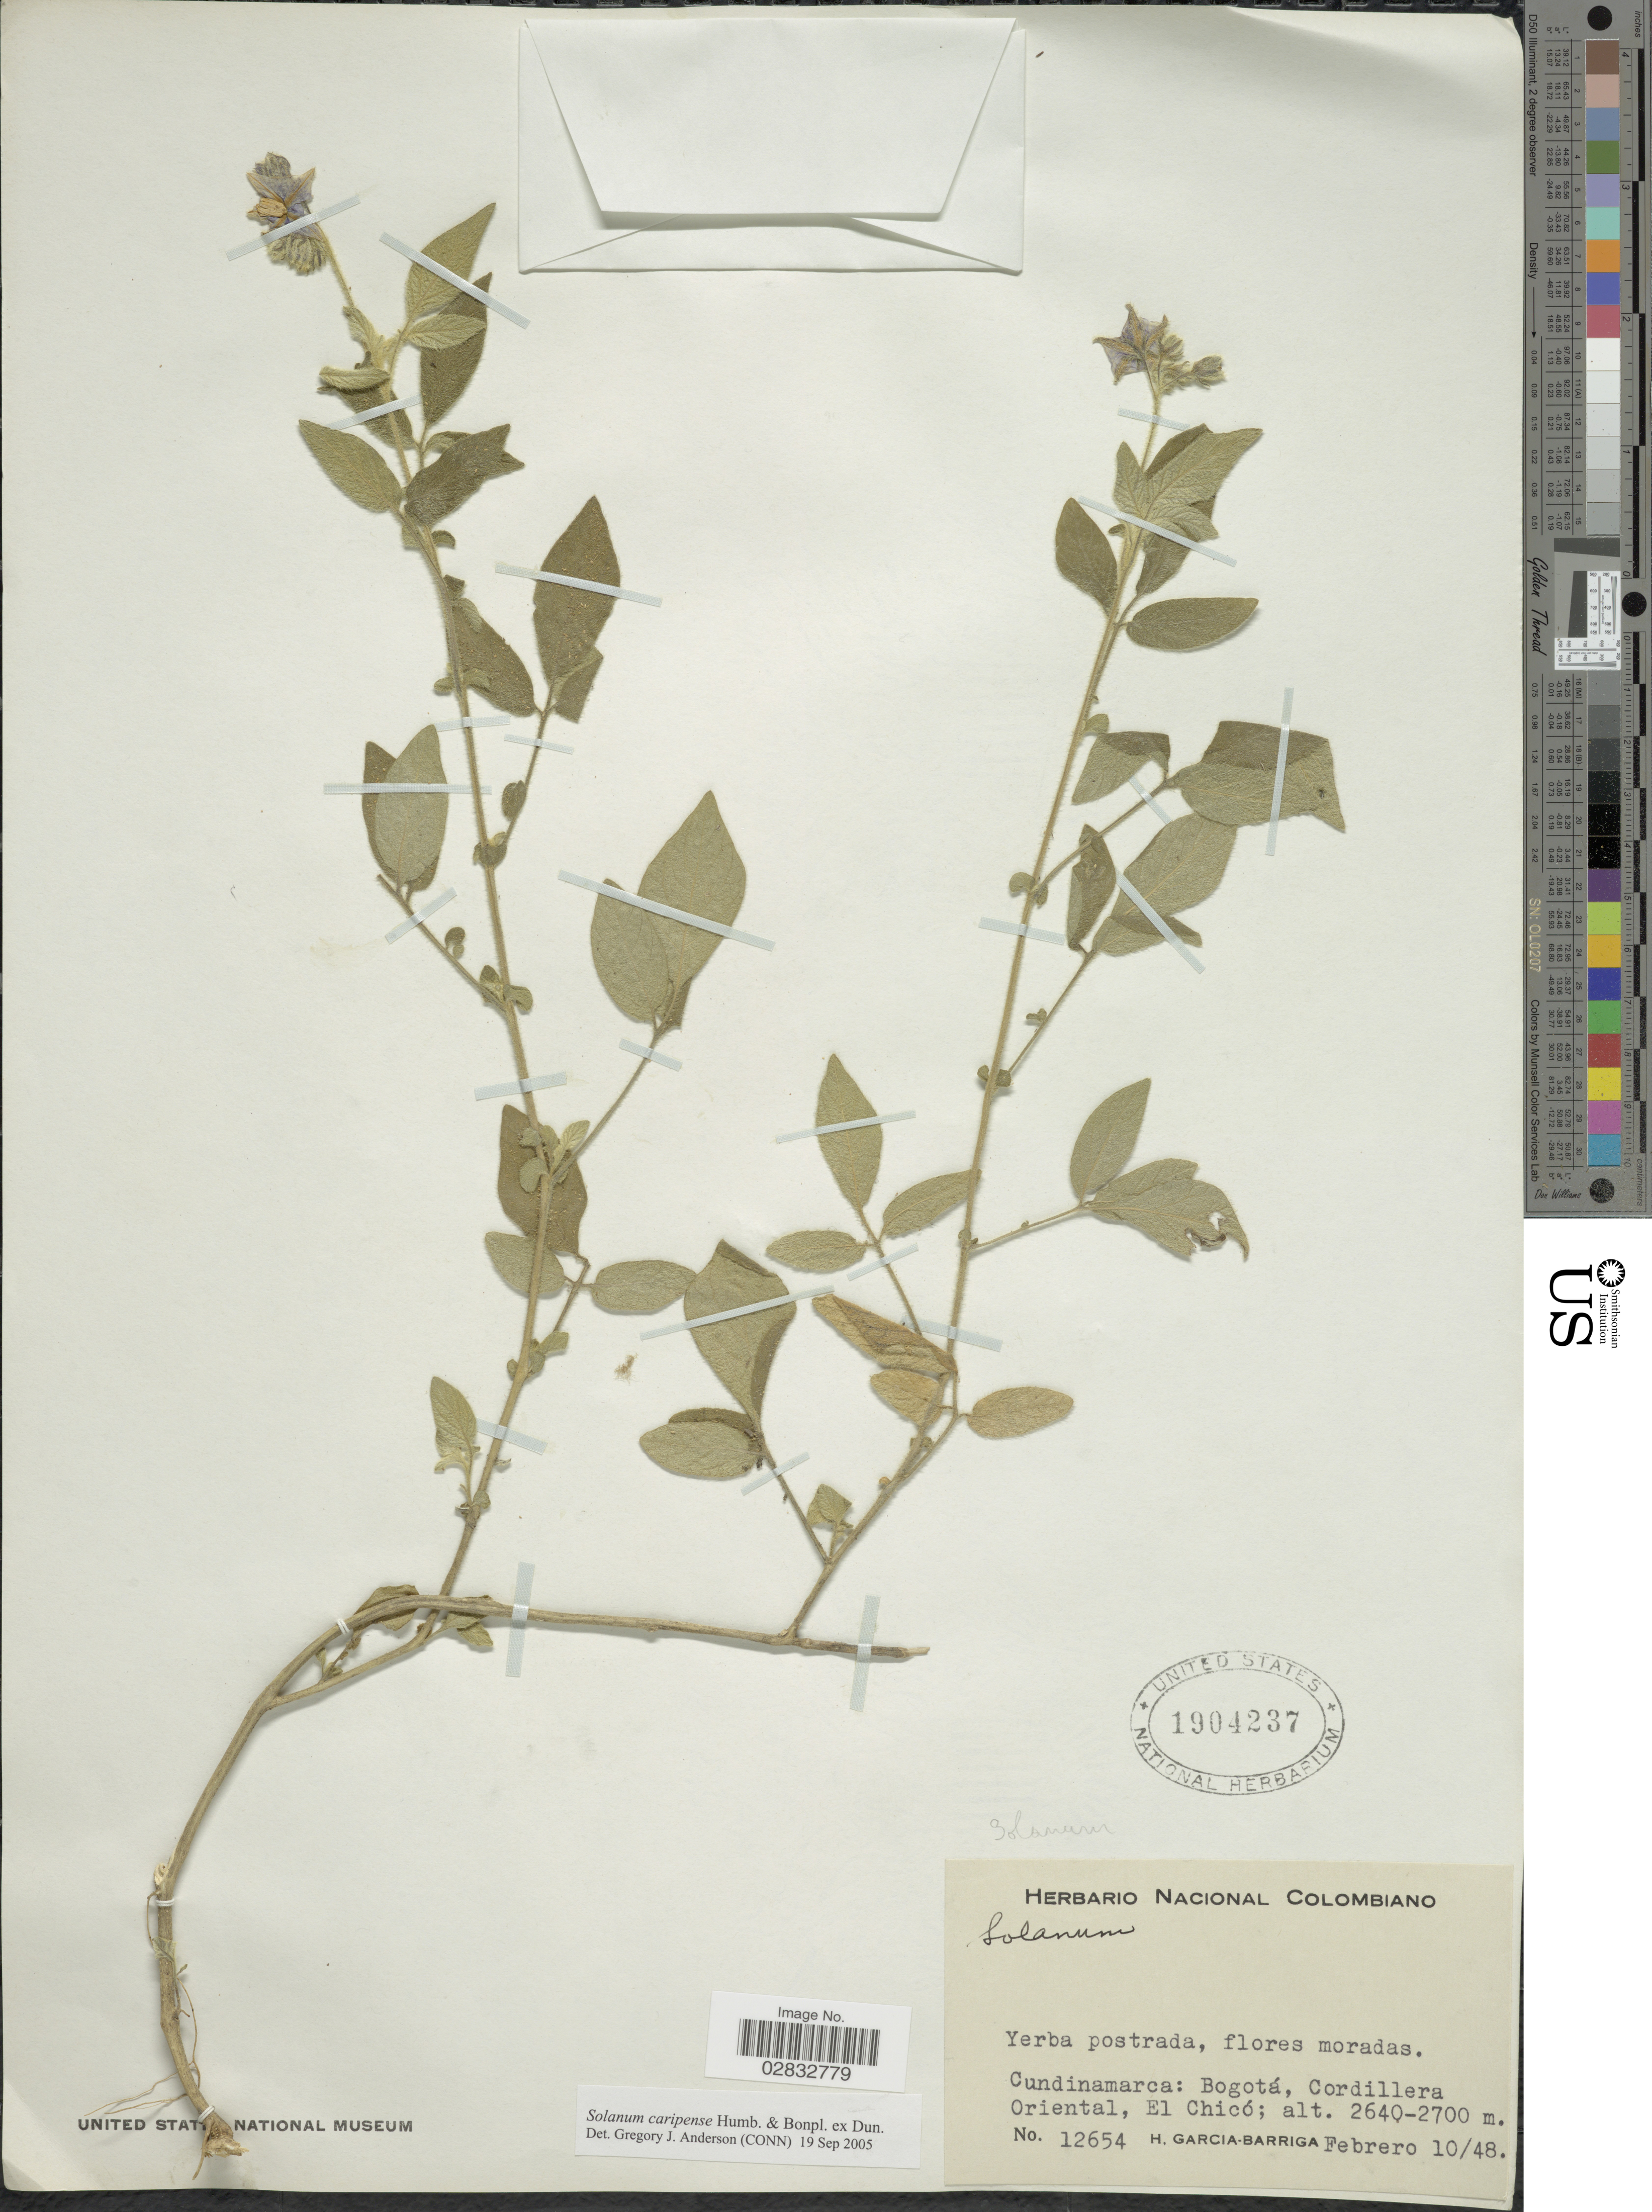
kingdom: Plantae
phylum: Tracheophyta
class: Magnoliopsida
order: Solanales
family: Solanaceae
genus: Solanum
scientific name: Solanum caripense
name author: Humb. & Bonpl. ex Dunal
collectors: H. García Barriga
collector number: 12654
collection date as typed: Transcribed d/m/y: 10/2/48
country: Colombia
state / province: Cundinamarca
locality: Bogotá, Cordillera Oriental, El Chicó.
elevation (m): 2640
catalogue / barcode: US 1904237